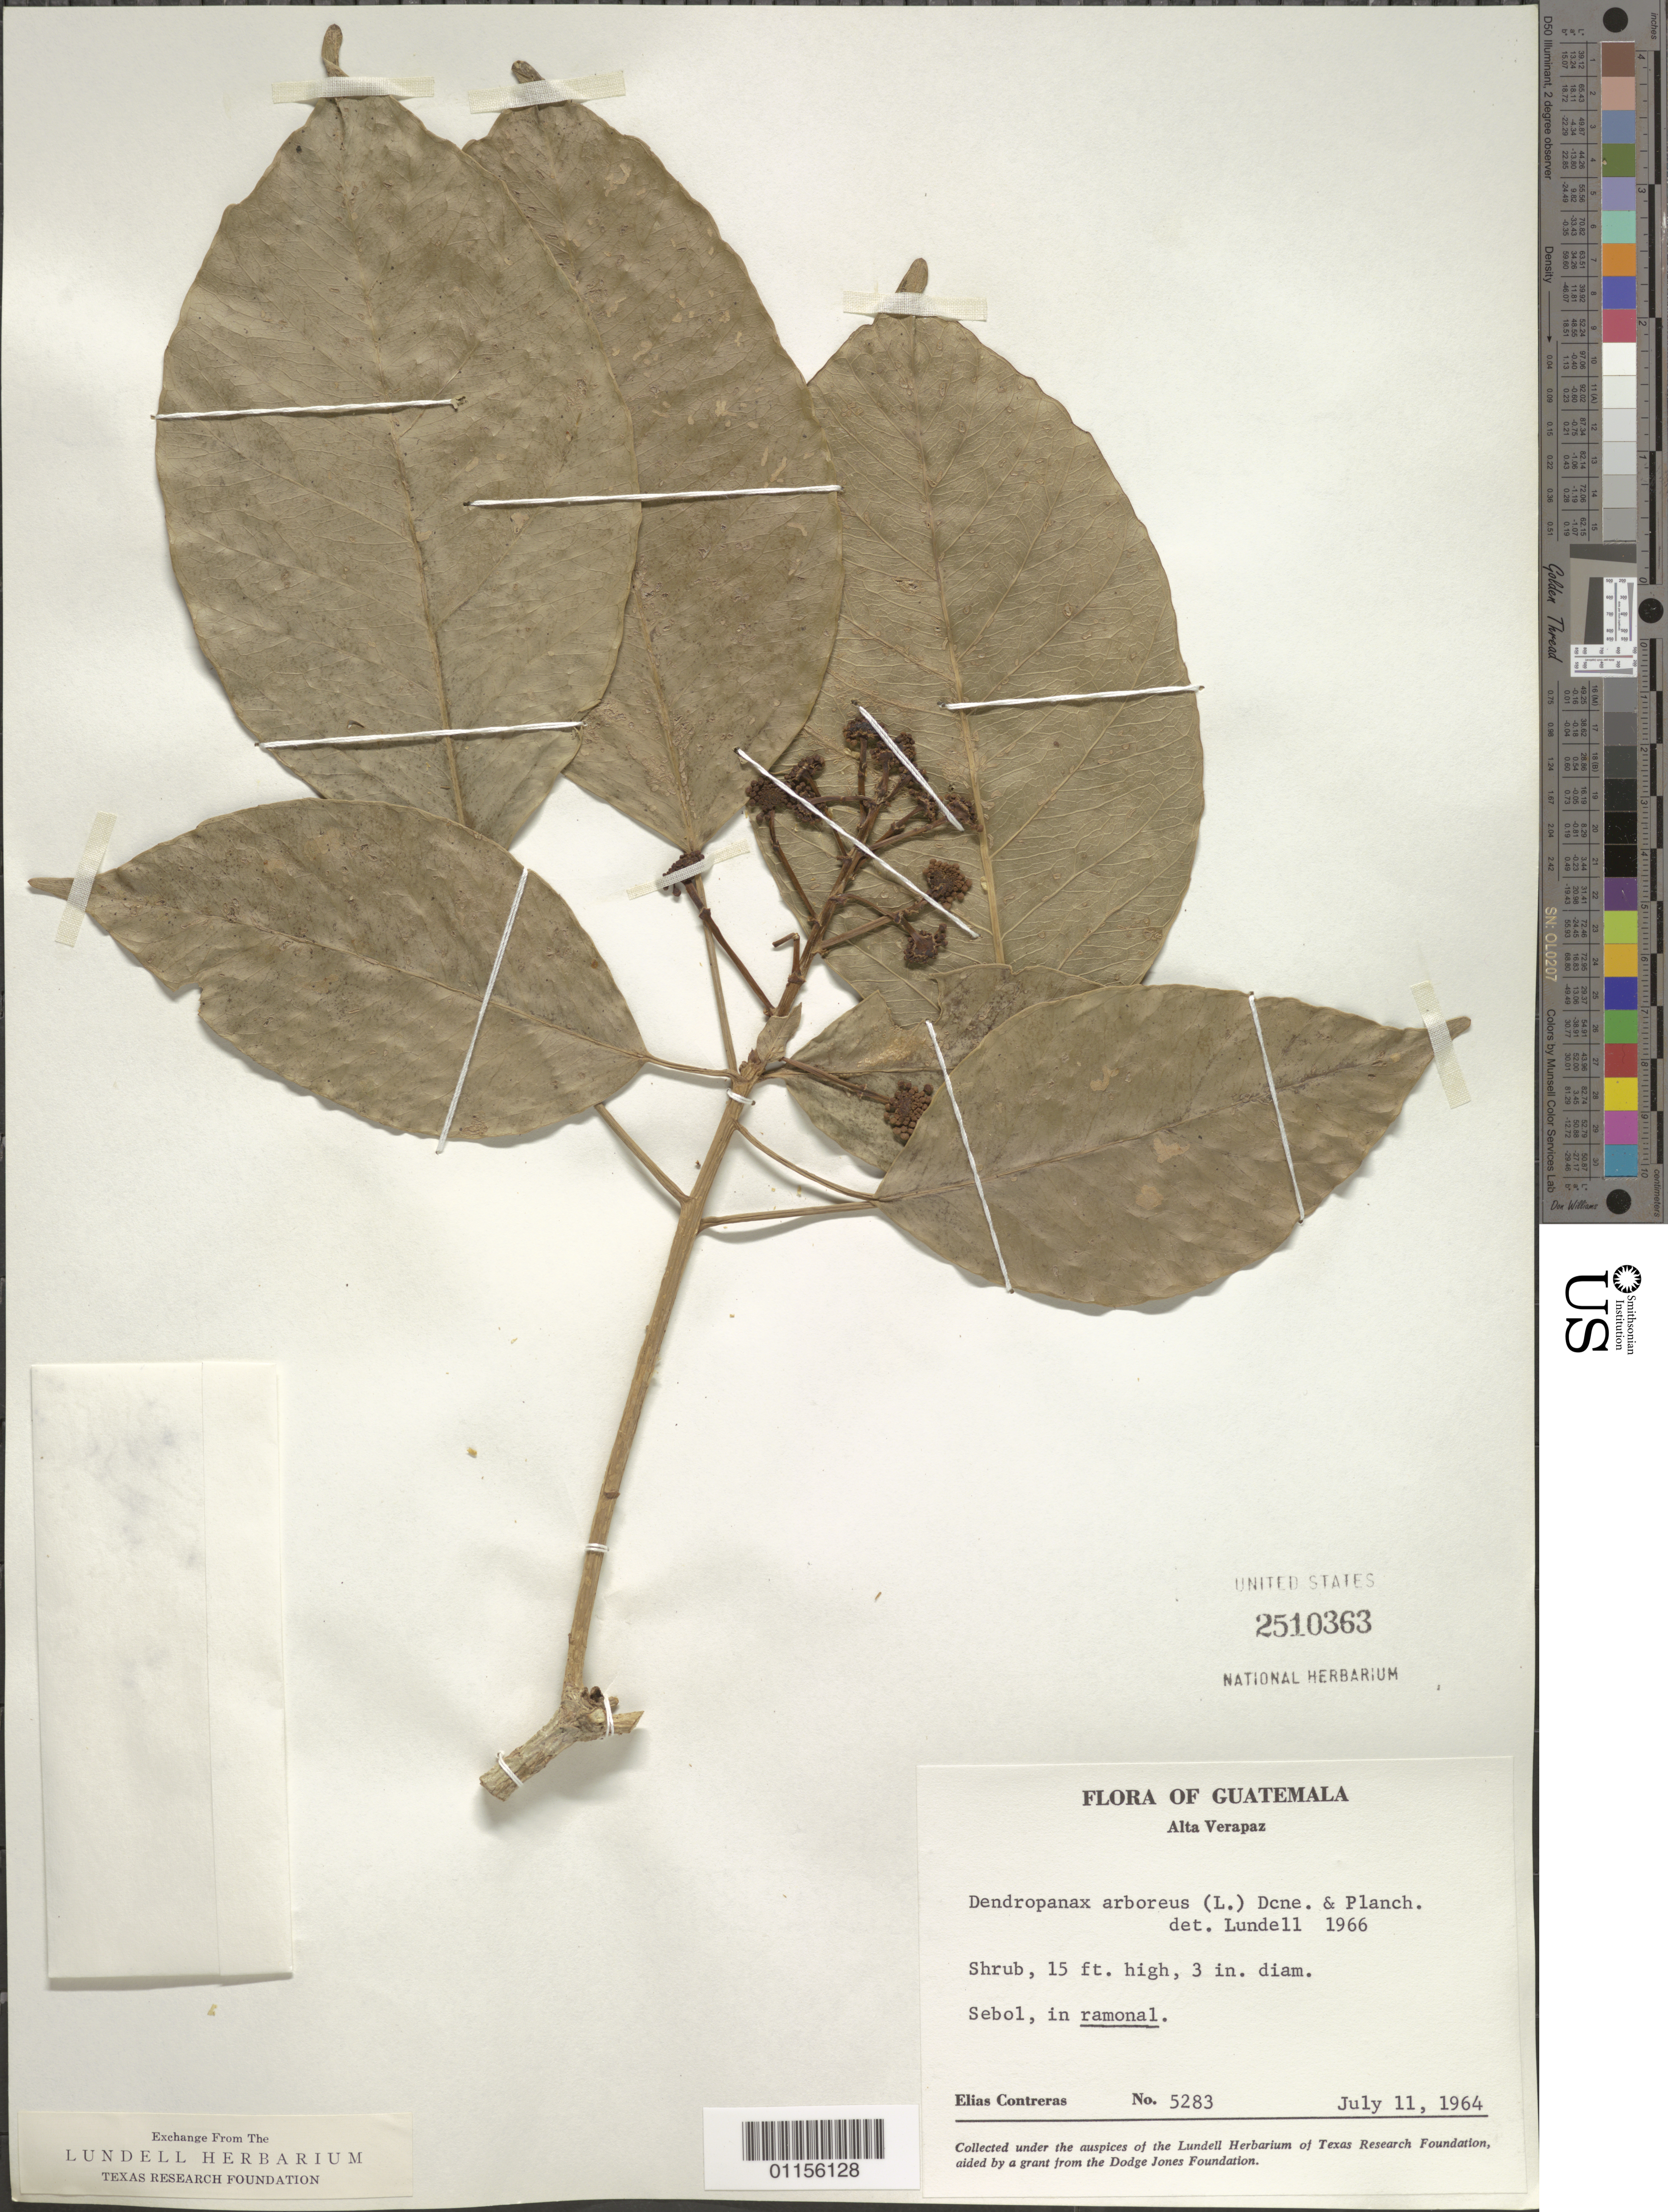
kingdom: Plantae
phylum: Tracheophyta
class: Magnoliopsida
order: Apiales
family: Araliaceae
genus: Dendropanax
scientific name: Dendropanax arboreus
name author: (L.) Decne. & Planch.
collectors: E. Contreras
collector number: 5283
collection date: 1964-07-11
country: Guatemala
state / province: Alta Verapaz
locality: Sebol, in ramonal.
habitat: Shrub.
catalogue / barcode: US 2510363